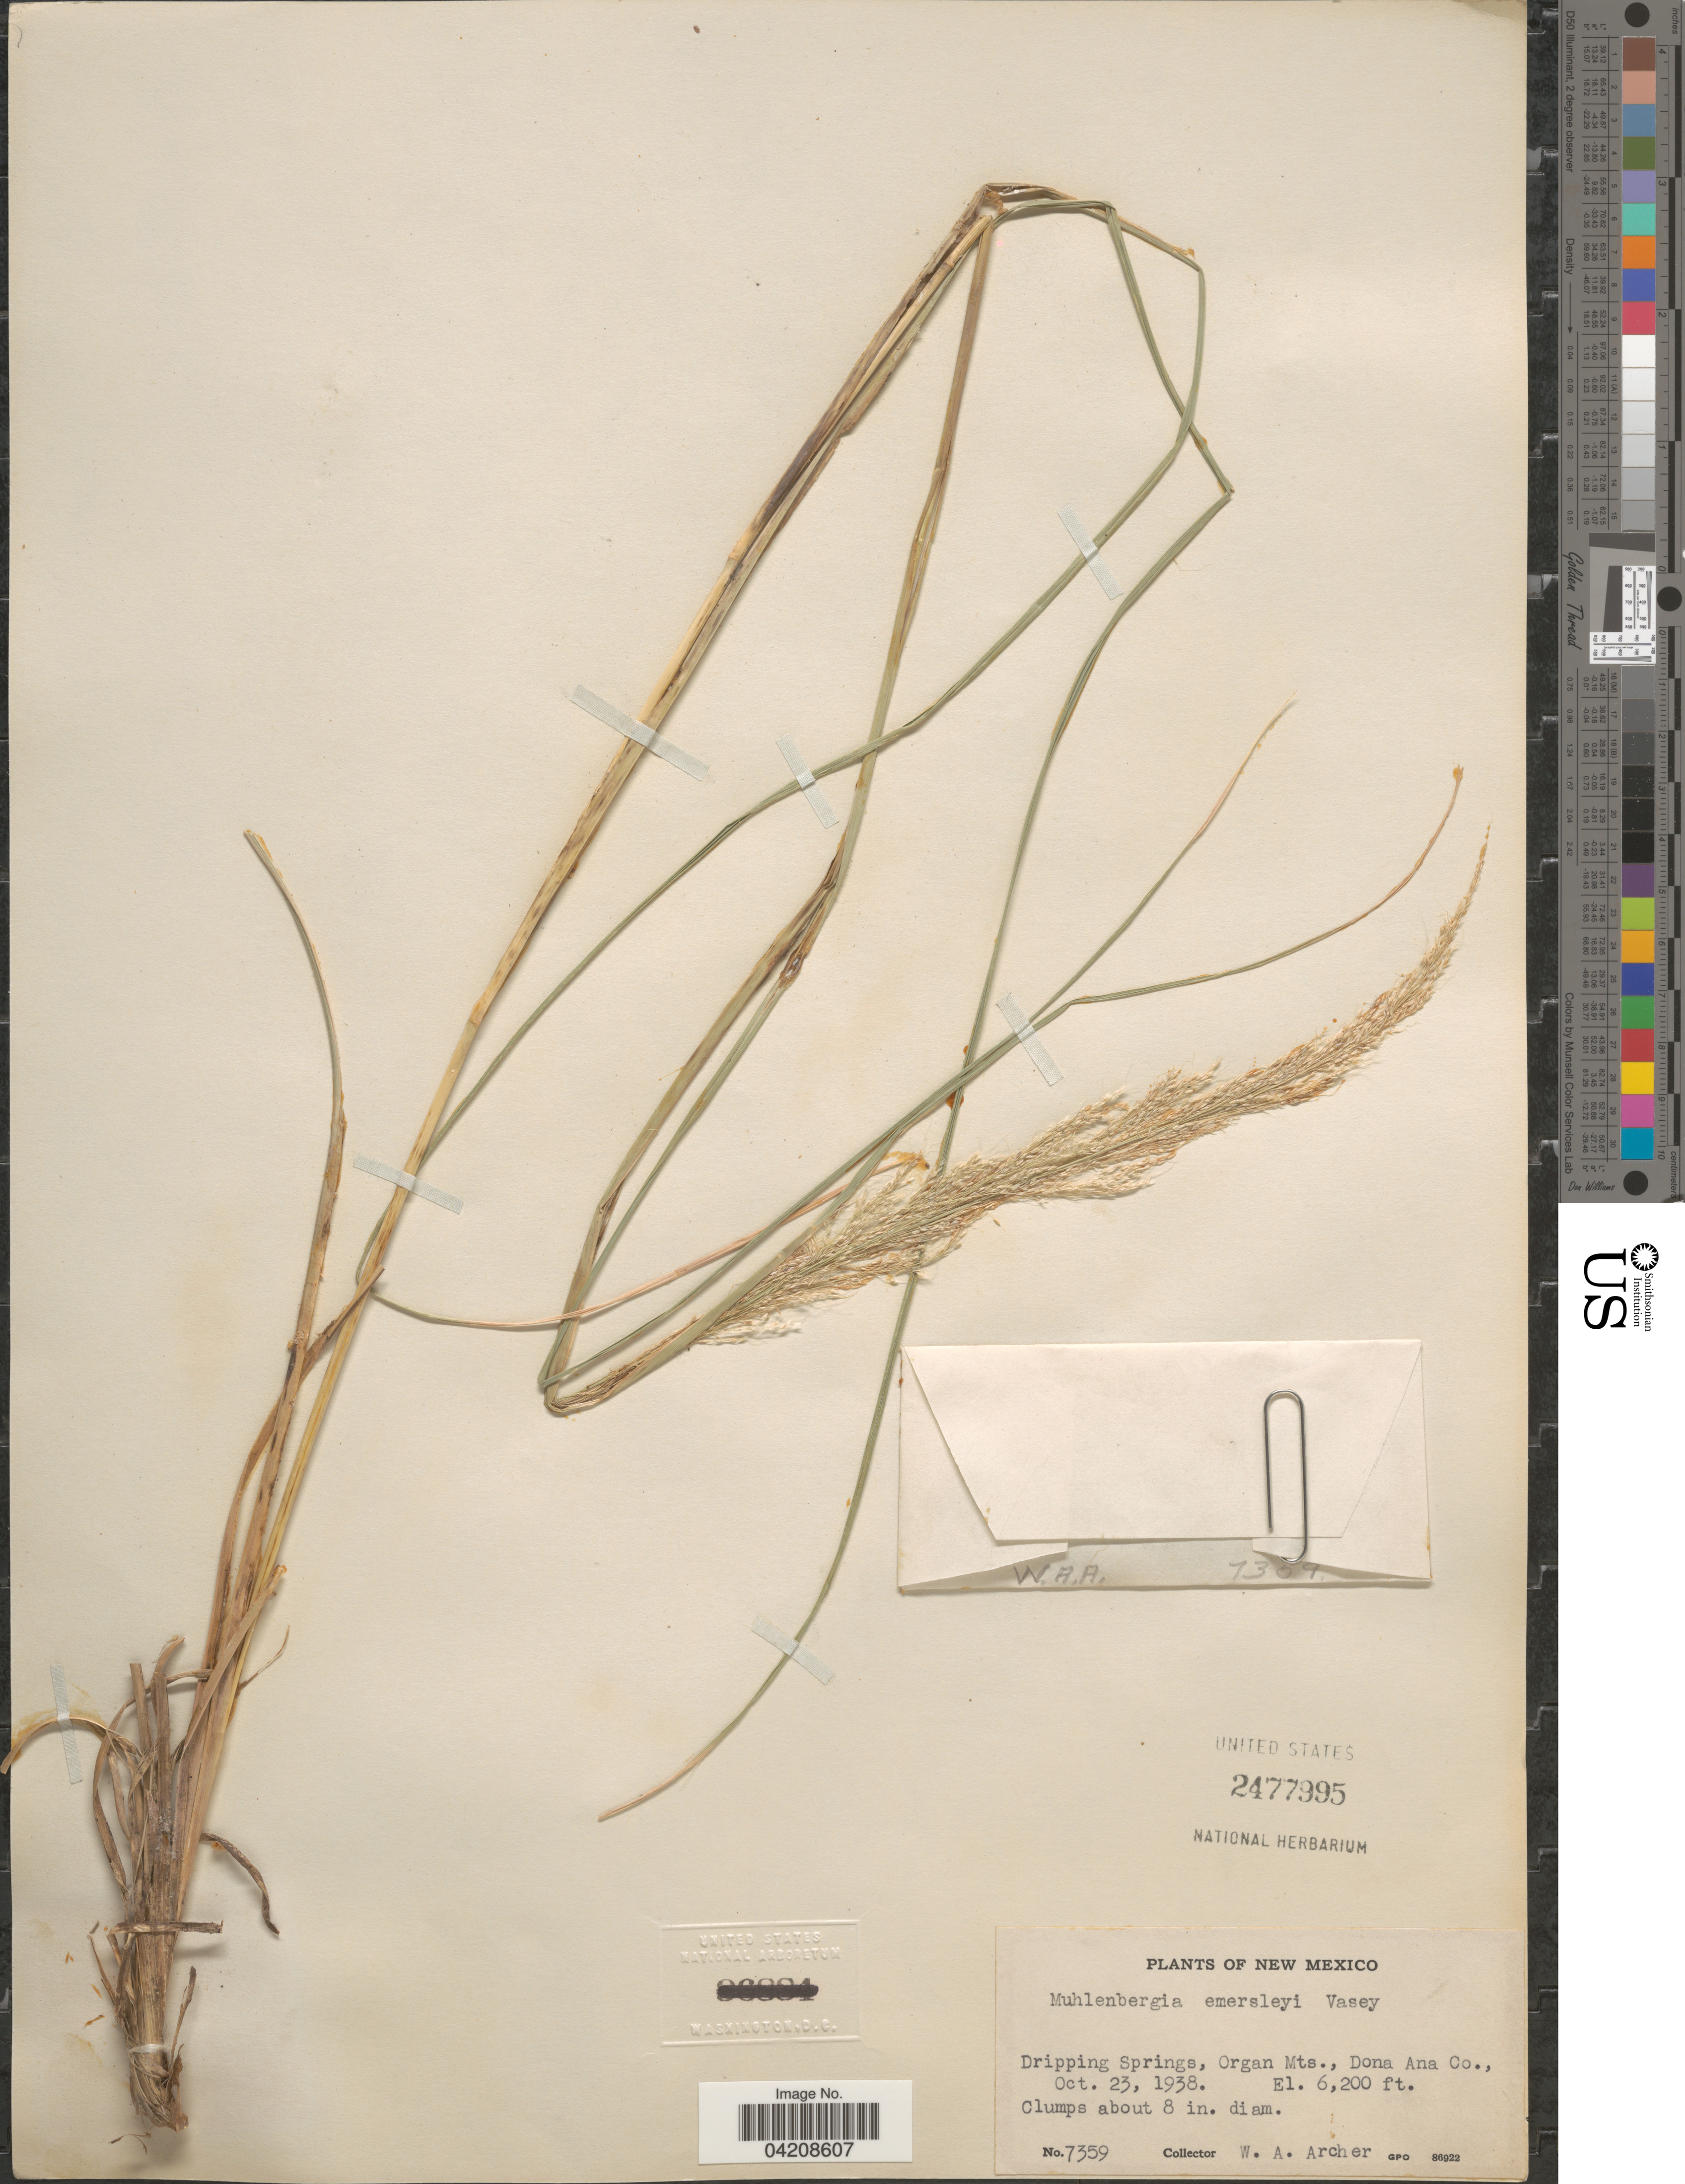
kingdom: Plantae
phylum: Tracheophyta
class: Liliopsida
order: Poales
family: Poaceae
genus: Muhlenbergia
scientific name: Muhlenbergia emersleyi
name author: Vasey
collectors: W. Archer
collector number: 7359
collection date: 1938-10-23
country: United States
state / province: New Mexico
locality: Dripping Springs, Organ Mts., Dona Ana Co.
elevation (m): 1890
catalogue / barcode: US 2477995